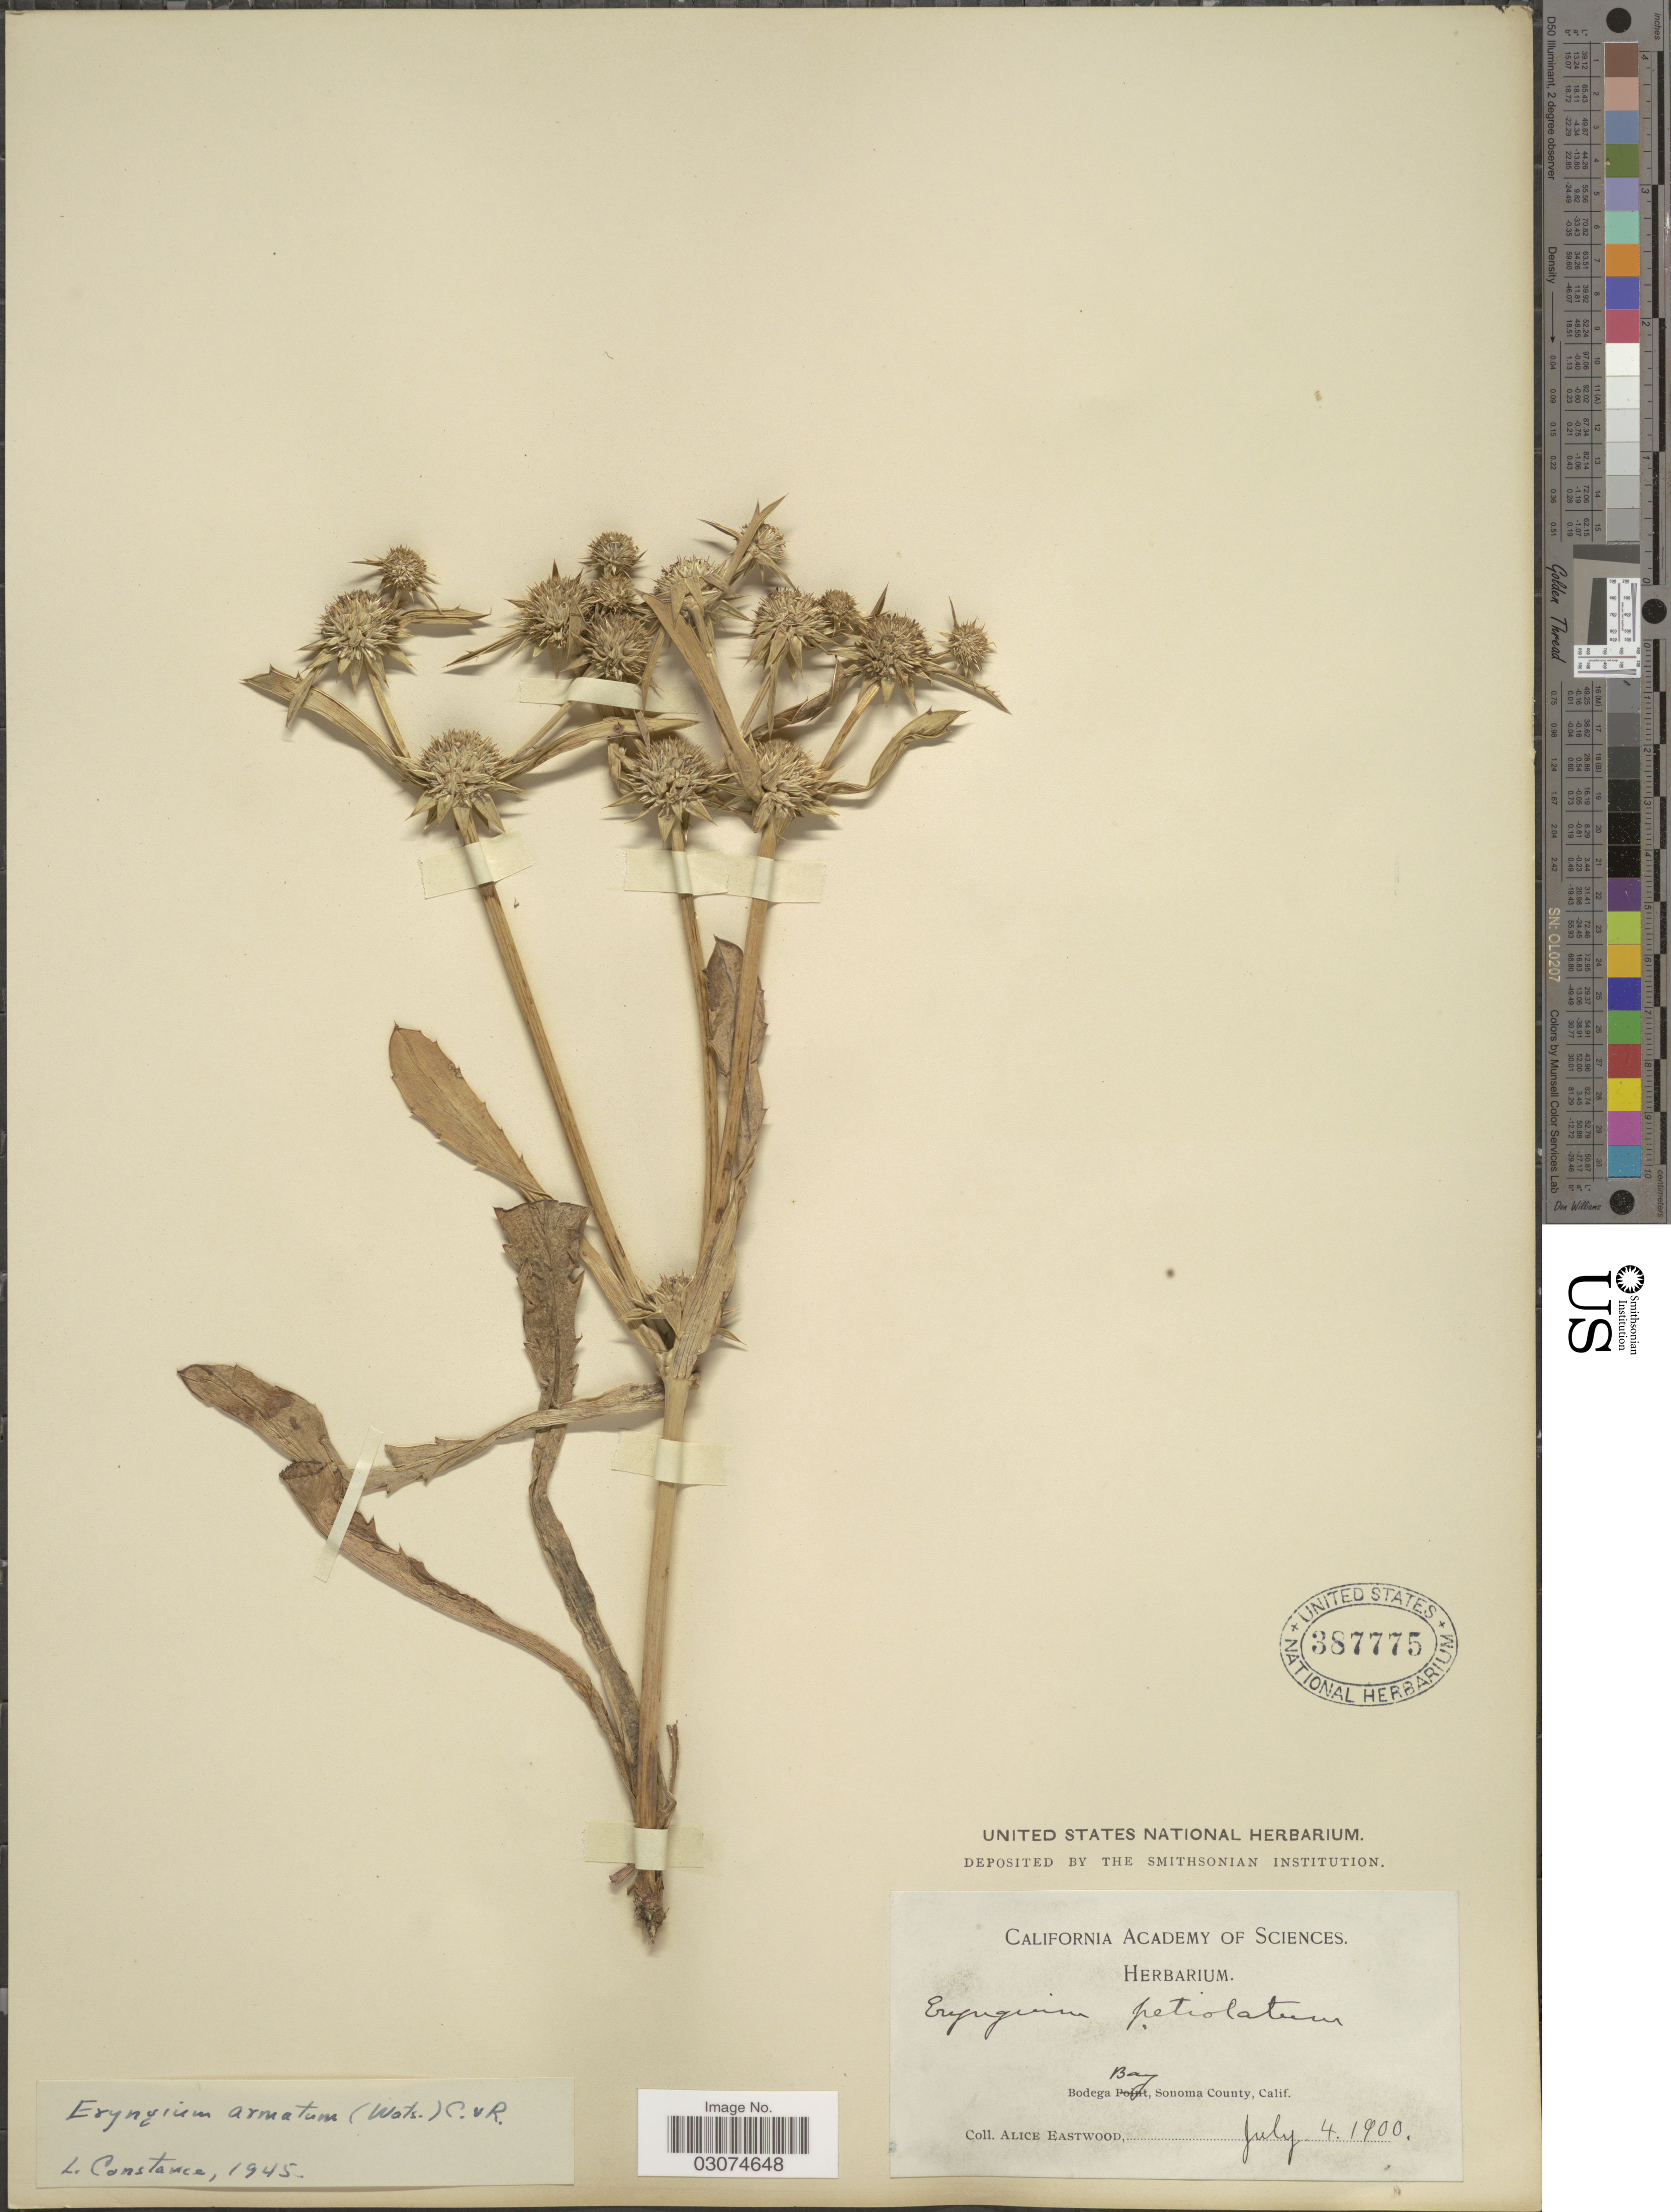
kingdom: Plantae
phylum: Tracheophyta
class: Magnoliopsida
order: Apiales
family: Apiaceae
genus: Eryngium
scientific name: Eryngium armatum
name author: (S. Watson) J.M. Coult. & Rose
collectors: A. Eastwood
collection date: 1900-07-04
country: United States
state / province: California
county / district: Sonoma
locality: Bodega Bay, Sonoma County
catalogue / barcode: US 387775